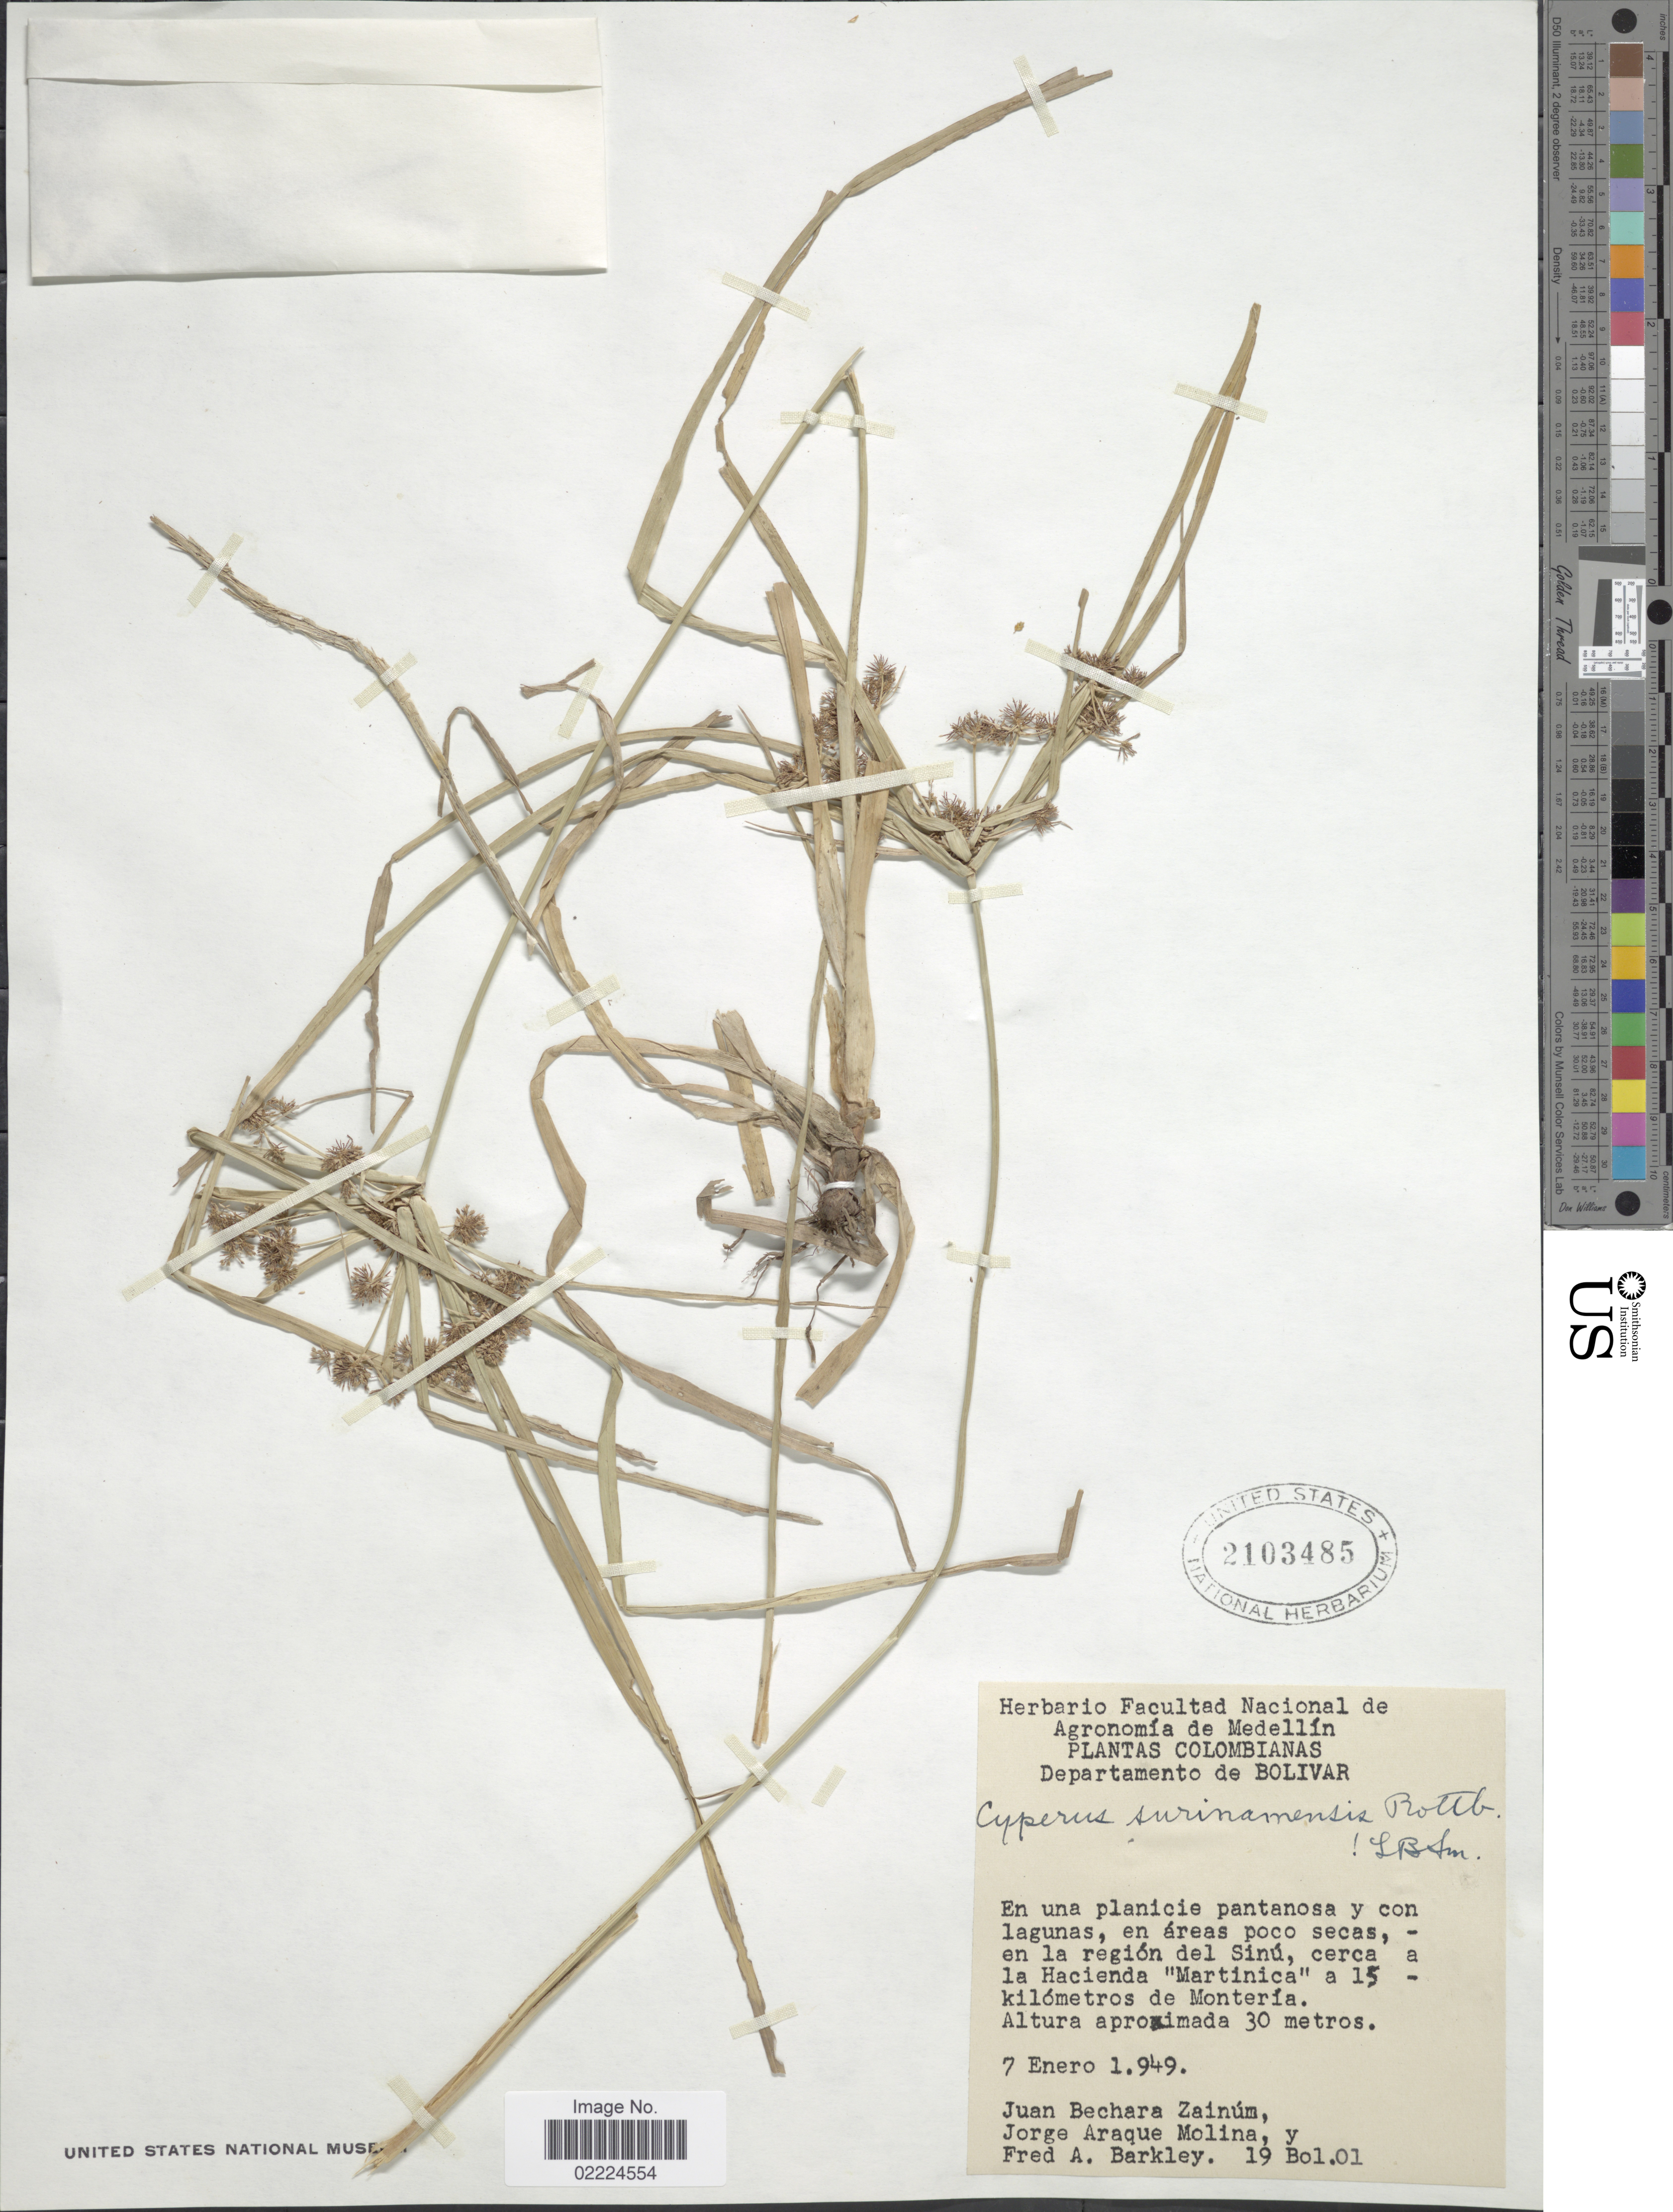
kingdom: Plantae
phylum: Tracheophyta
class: Liliopsida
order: Poales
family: Cyperaceae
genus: Cyperus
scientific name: Cyperus surinamensis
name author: Rottb.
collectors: J. Zainúm, J. A. Molina & F. A. Barkley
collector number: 19BO101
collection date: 1949-02-07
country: Colombia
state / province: Bolívar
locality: Departamento de Bolivar. En una planicie pantanosa y con lagunas, en areas poco secas, - en la region del Sinu, cerca a la Hacienda "Martinica" a 15 kilometros de Monteria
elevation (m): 30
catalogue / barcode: US 2103485